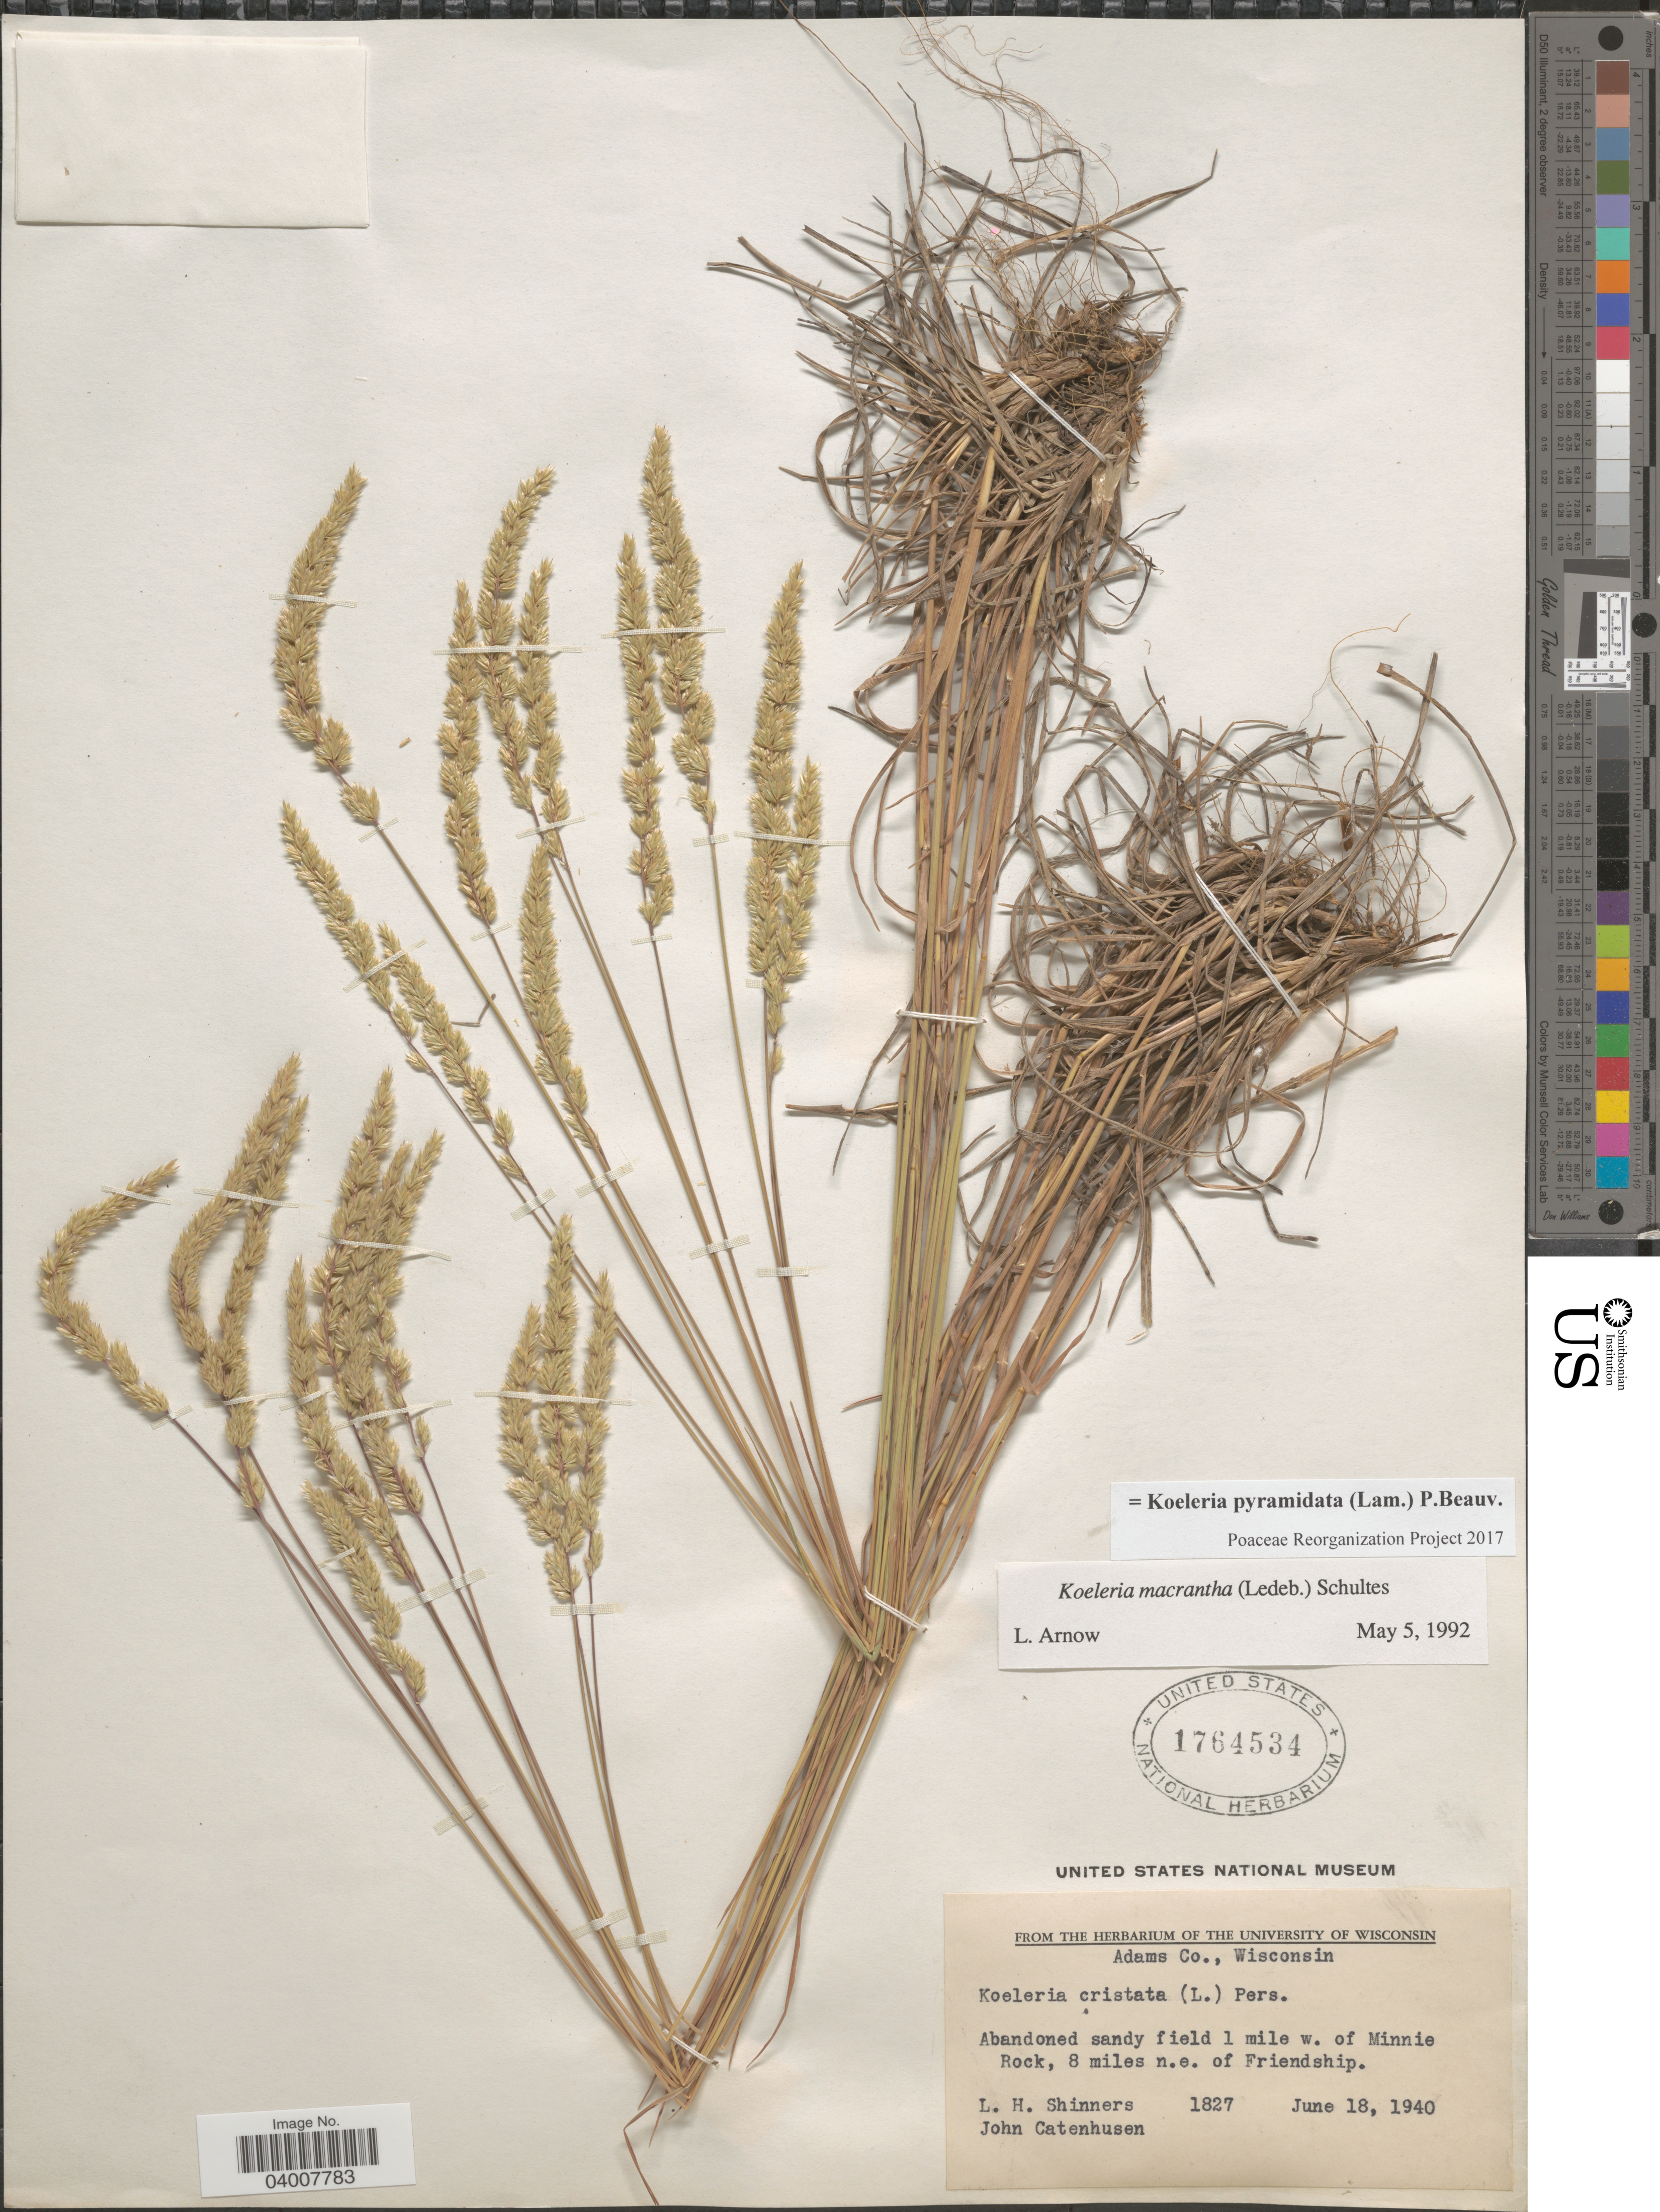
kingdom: Plantae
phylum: Tracheophyta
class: Liliopsida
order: Poales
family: Poaceae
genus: Koeleria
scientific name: Koeleria pyramidata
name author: (Lam.) P. Beauv.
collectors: L. H. Shinners & J. Catenhusen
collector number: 1827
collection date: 1940-06-18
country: United States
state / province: Wisconsin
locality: Adams Co. Abandoned sandy field 1 mile w. of Minnie Rock, 8 miles n.e. of Friendship.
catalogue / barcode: US 1764534